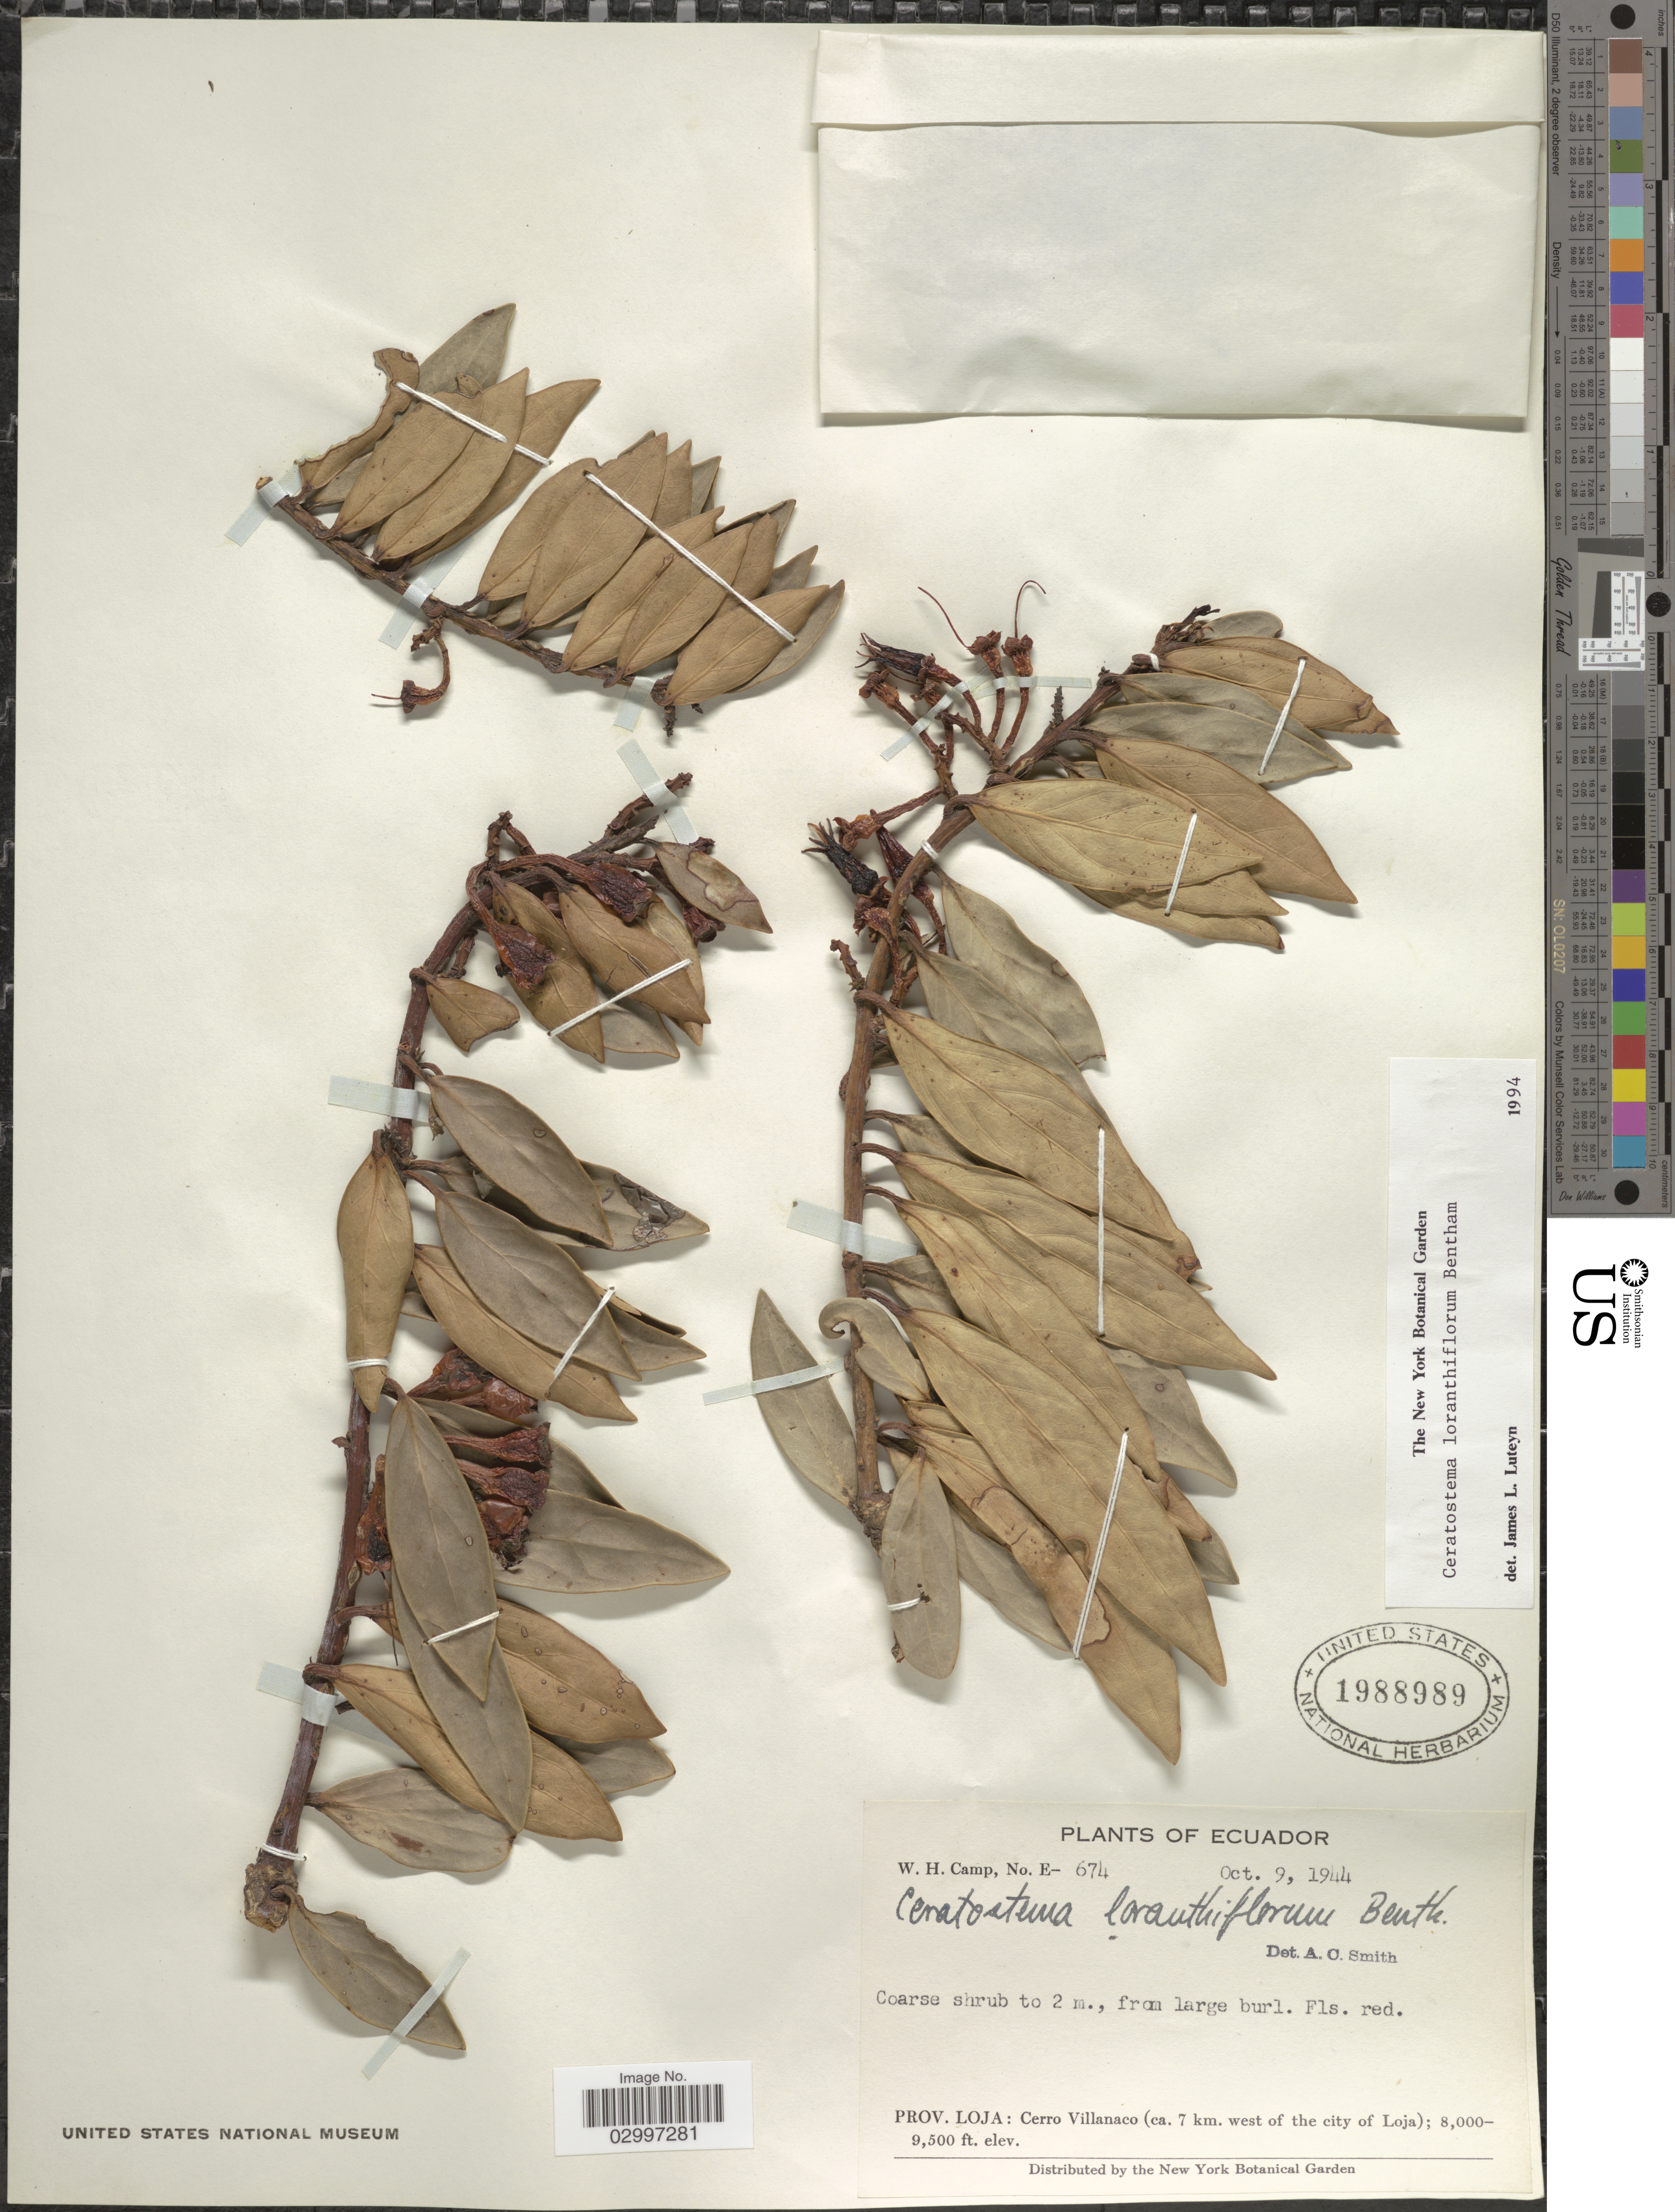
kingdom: Plantae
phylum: Tracheophyta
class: Magnoliopsida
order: Ericales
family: Ericaceae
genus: Ceratostema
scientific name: Ceratostema loranthiflorum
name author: Benth.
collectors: W. H. Camp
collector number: E-674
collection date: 1944-10-09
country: Ecuador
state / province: Loja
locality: Cerro Villanaco (ca. 7 km. west of the city of Loja).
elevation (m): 2438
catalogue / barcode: US 1988989